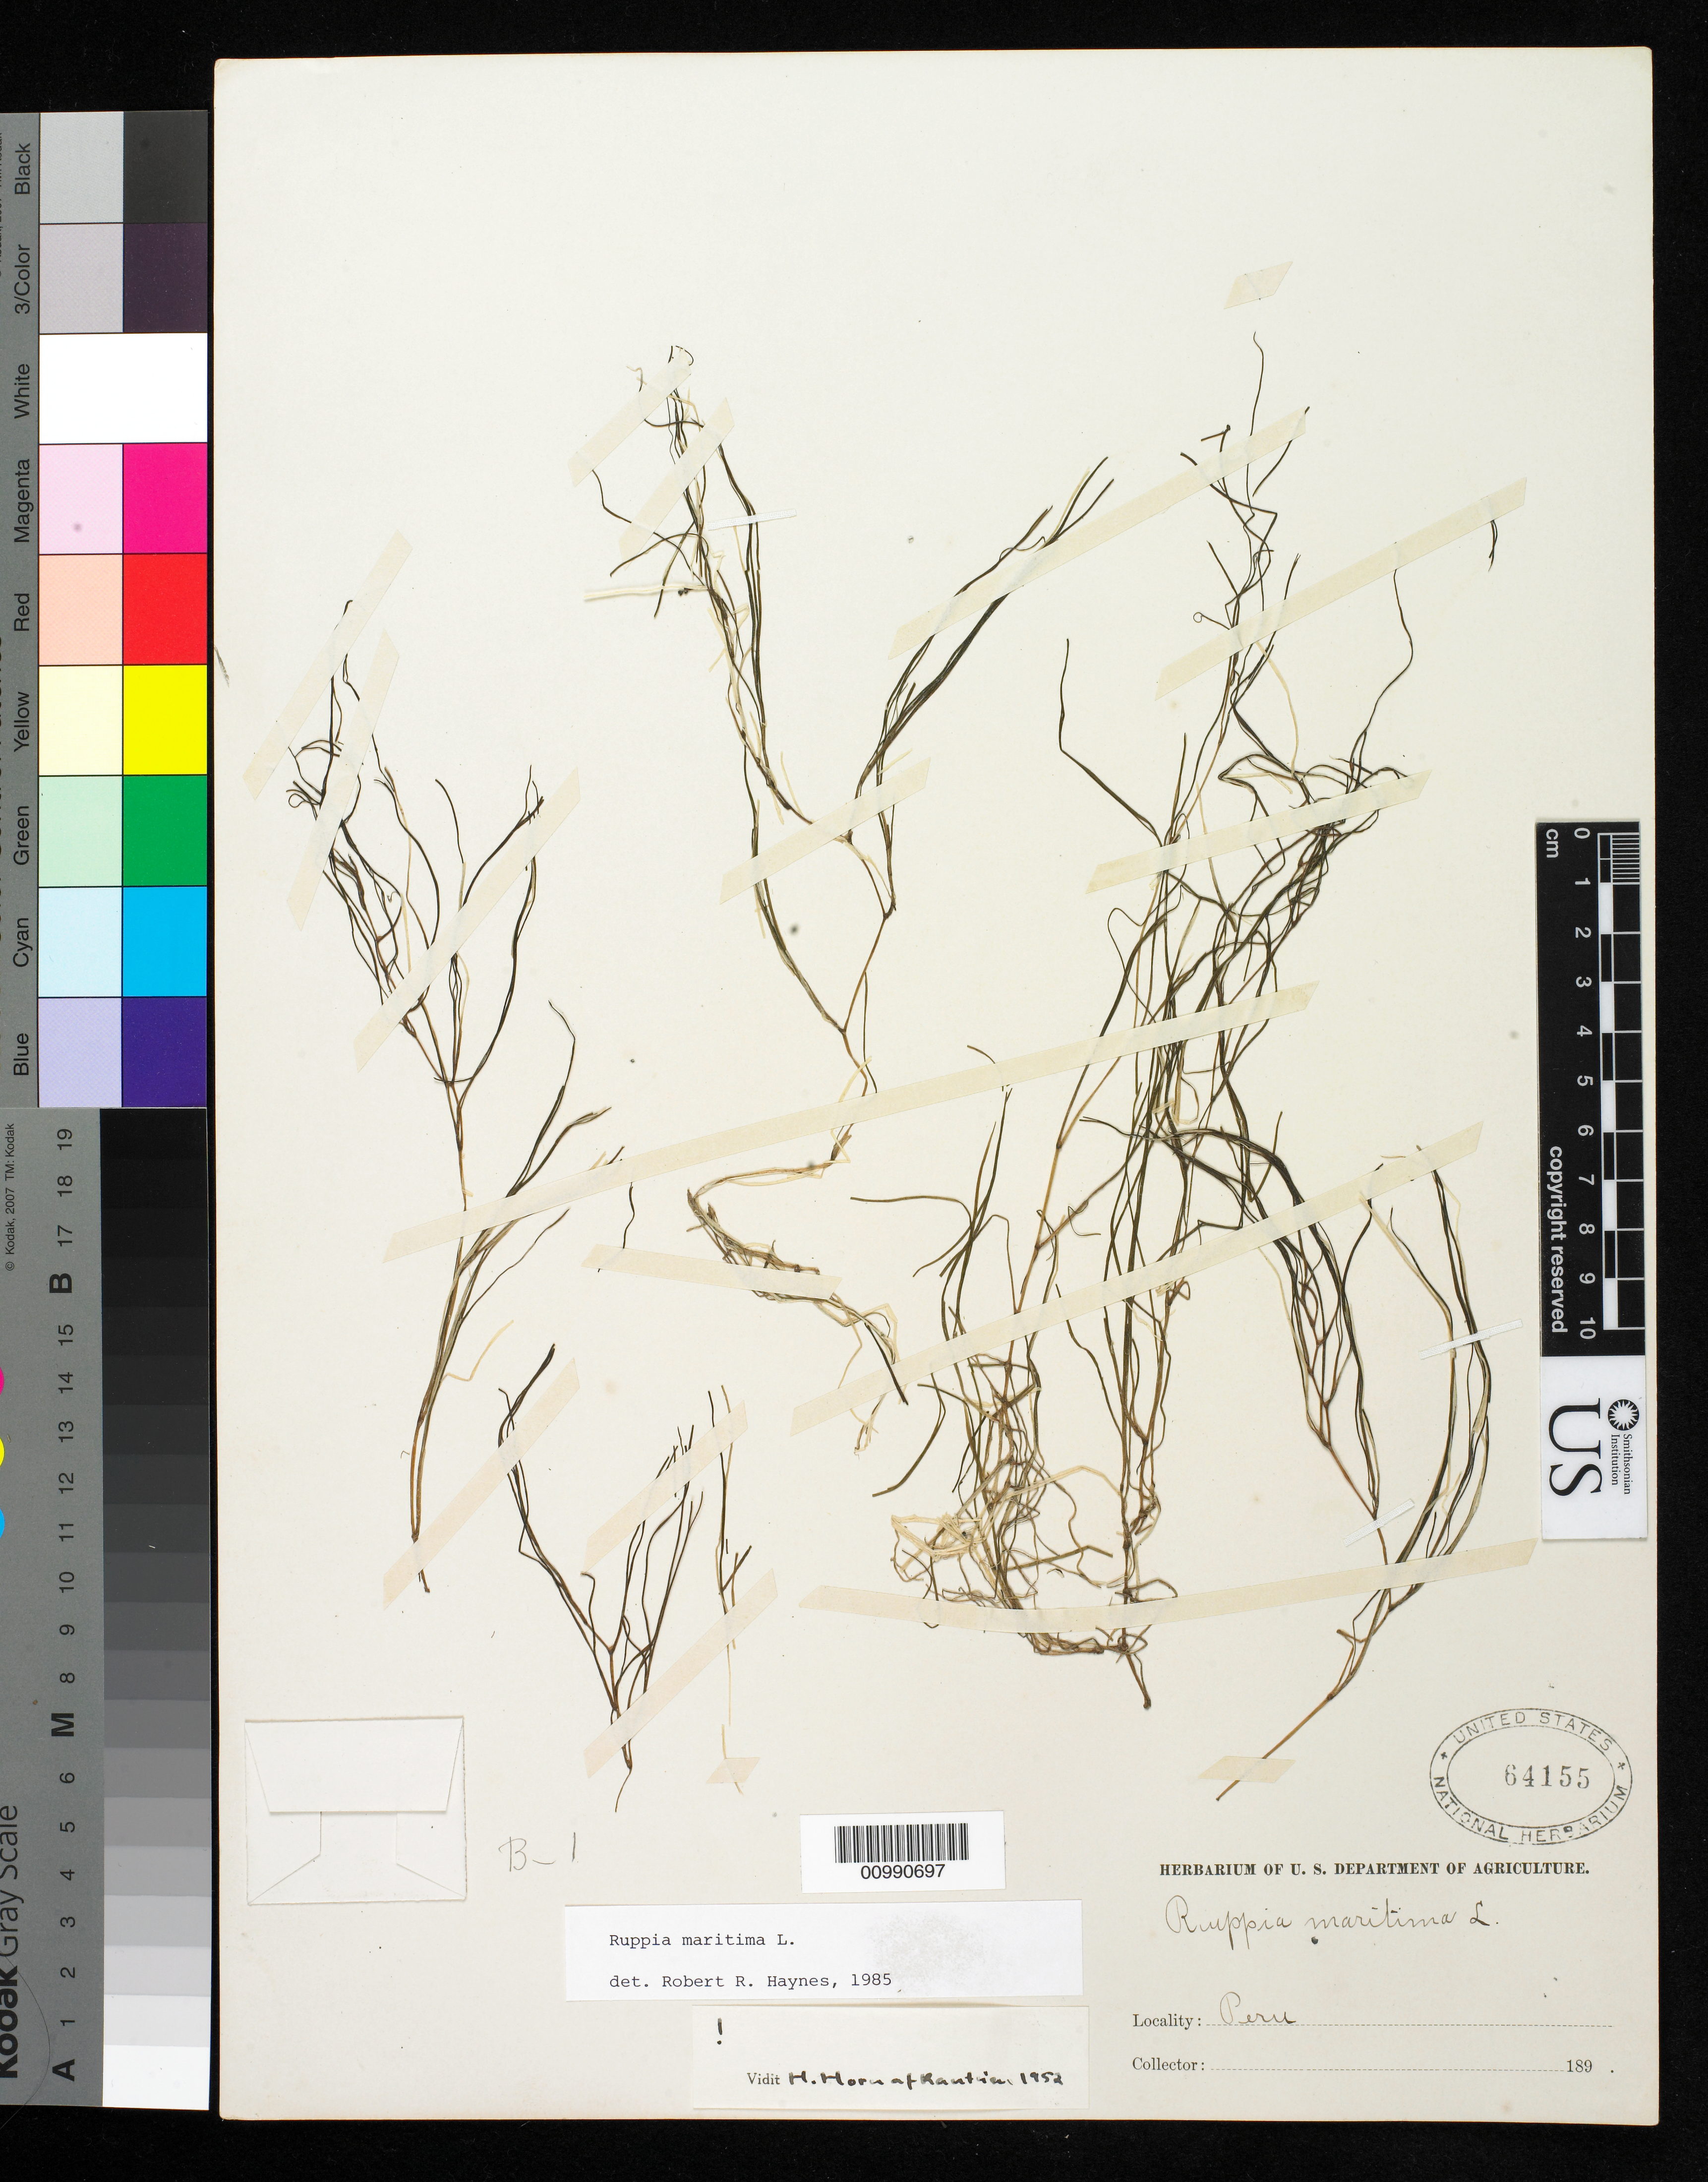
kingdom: Plantae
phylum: Tracheophyta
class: Liliopsida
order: Alismatales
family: Ruppiaceae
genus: Ruppia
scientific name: Ruppia maritima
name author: L.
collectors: Wilkes Explor. Exped.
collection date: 1838/1842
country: Peru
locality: Peru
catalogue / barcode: US 64155